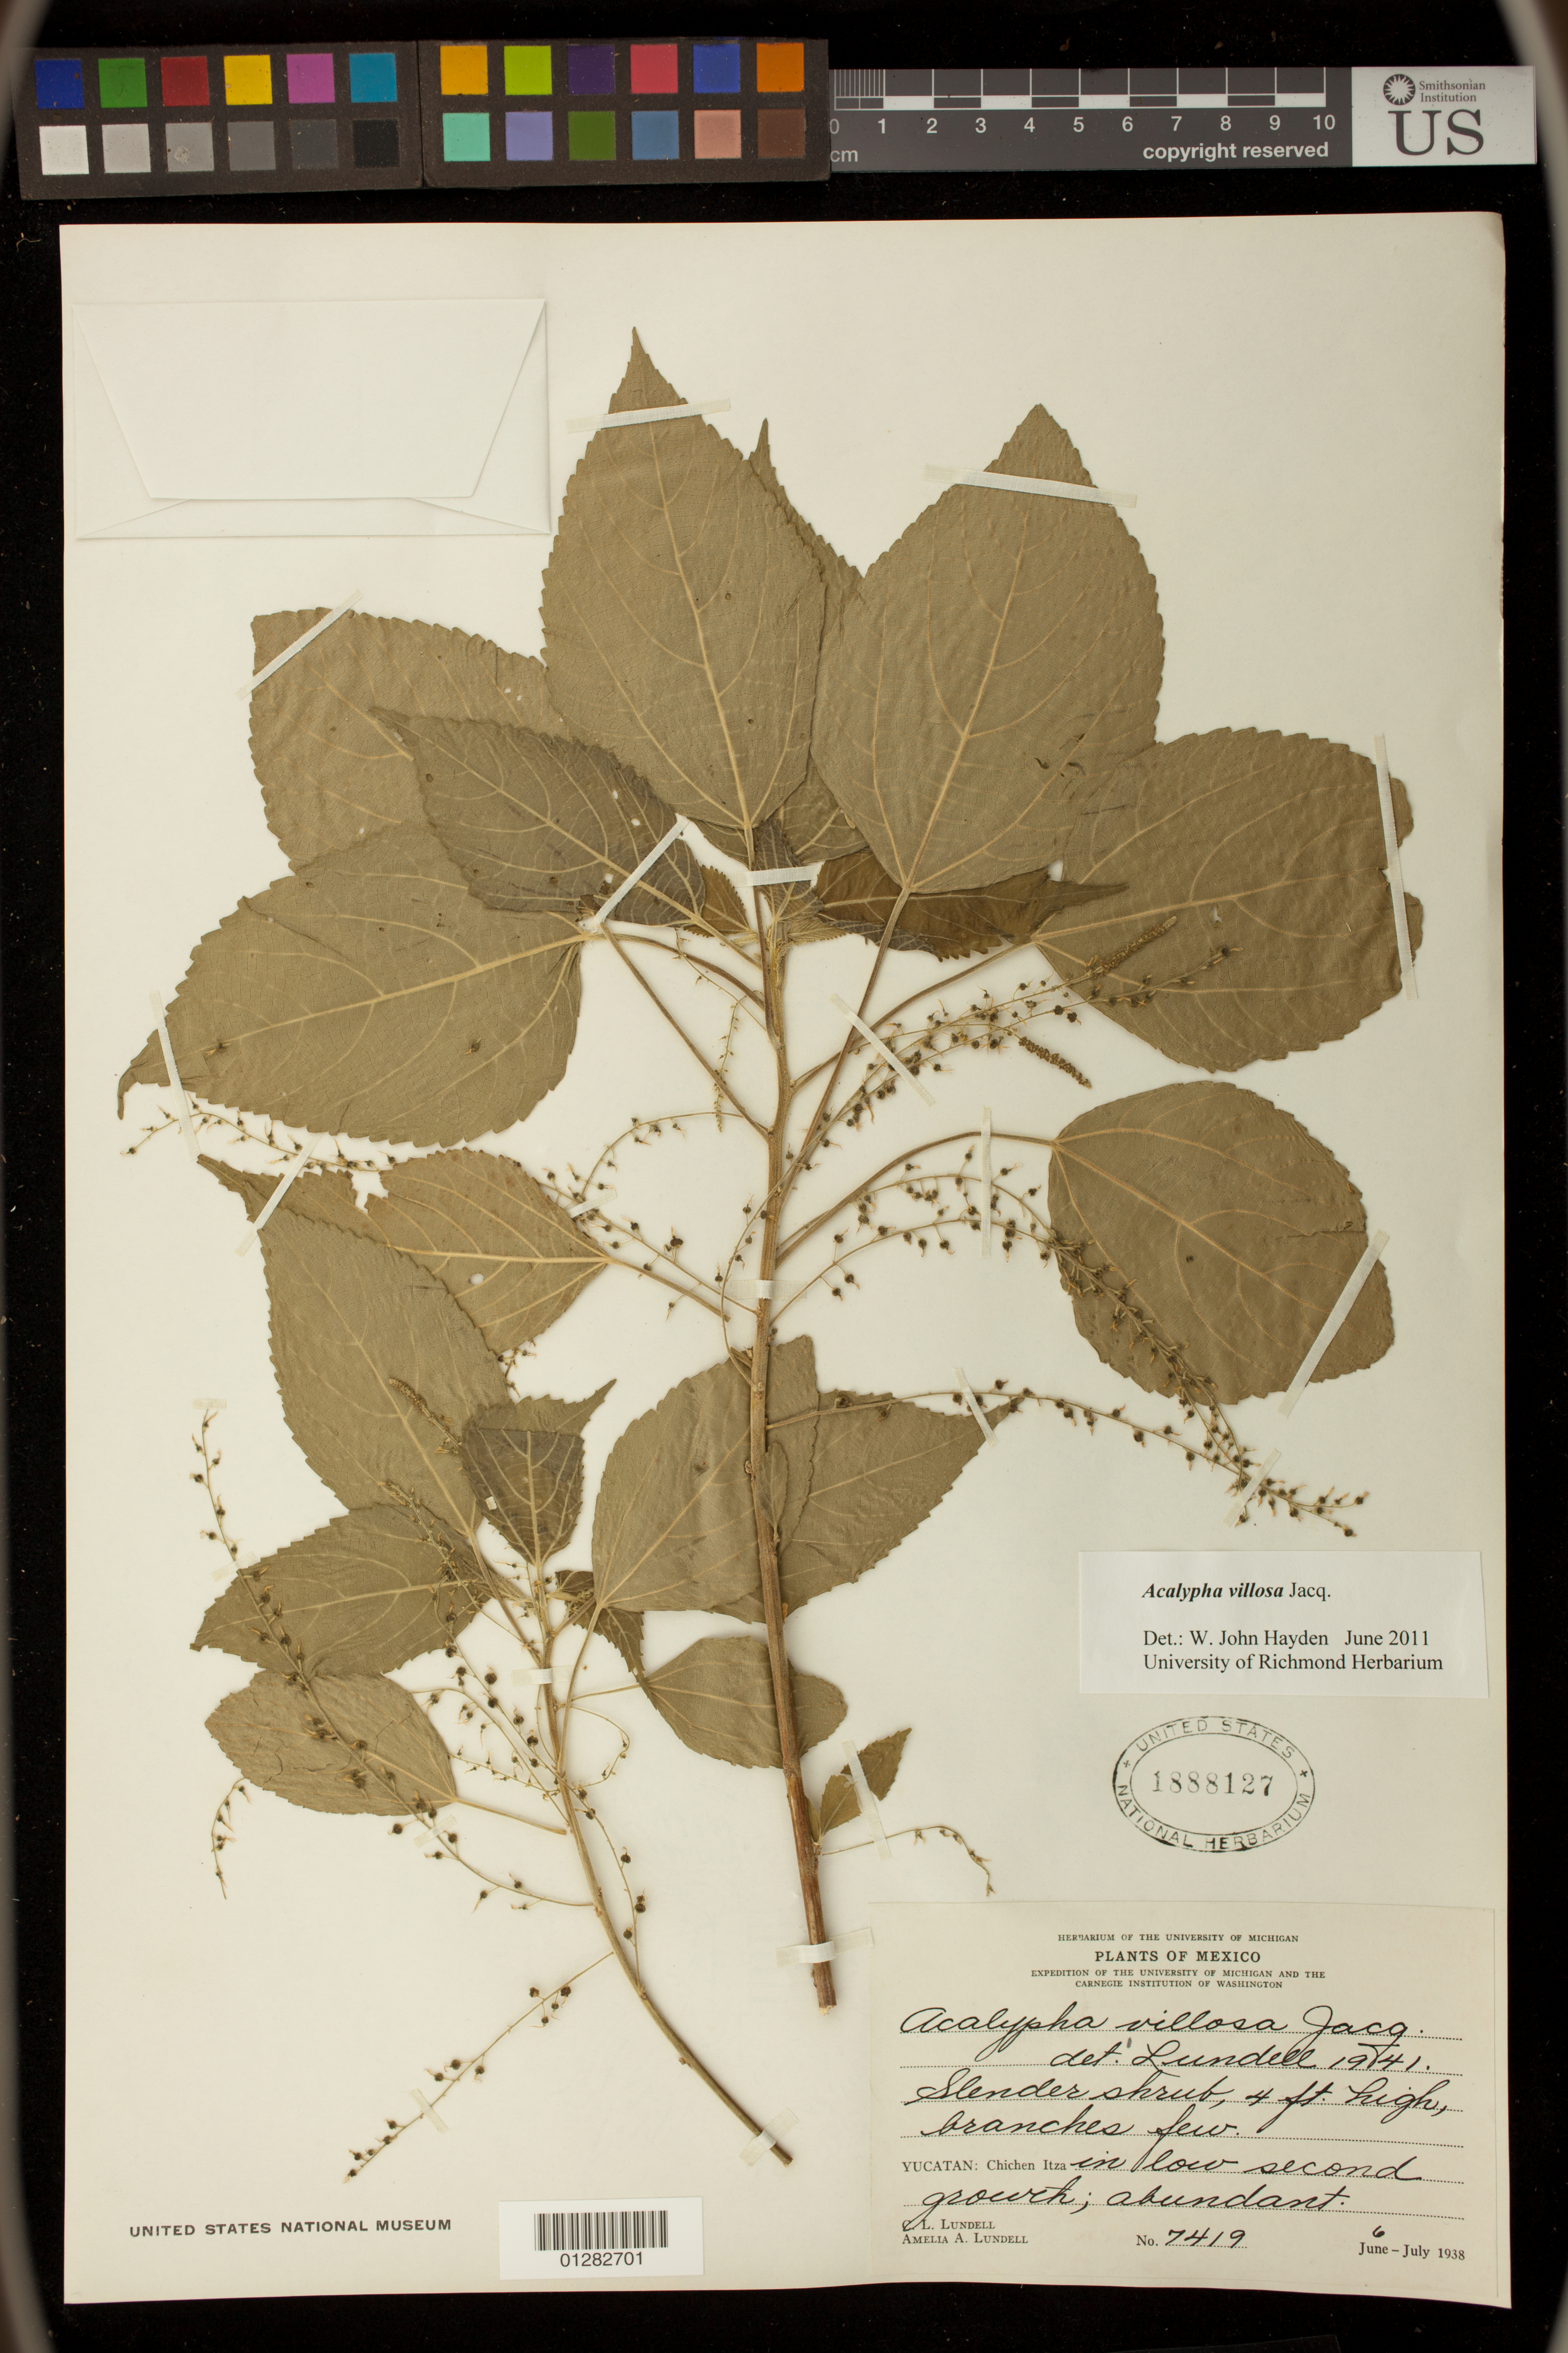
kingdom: Plantae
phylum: Tracheophyta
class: Magnoliopsida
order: Malpighiales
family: Euphorbiaceae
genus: Acalypha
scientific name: Acalypha villosa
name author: Jacq.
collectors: C. Feddema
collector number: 7419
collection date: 1938-06/1938-07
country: Mexico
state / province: Yucatan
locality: Chichen Itza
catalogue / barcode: US 1888127